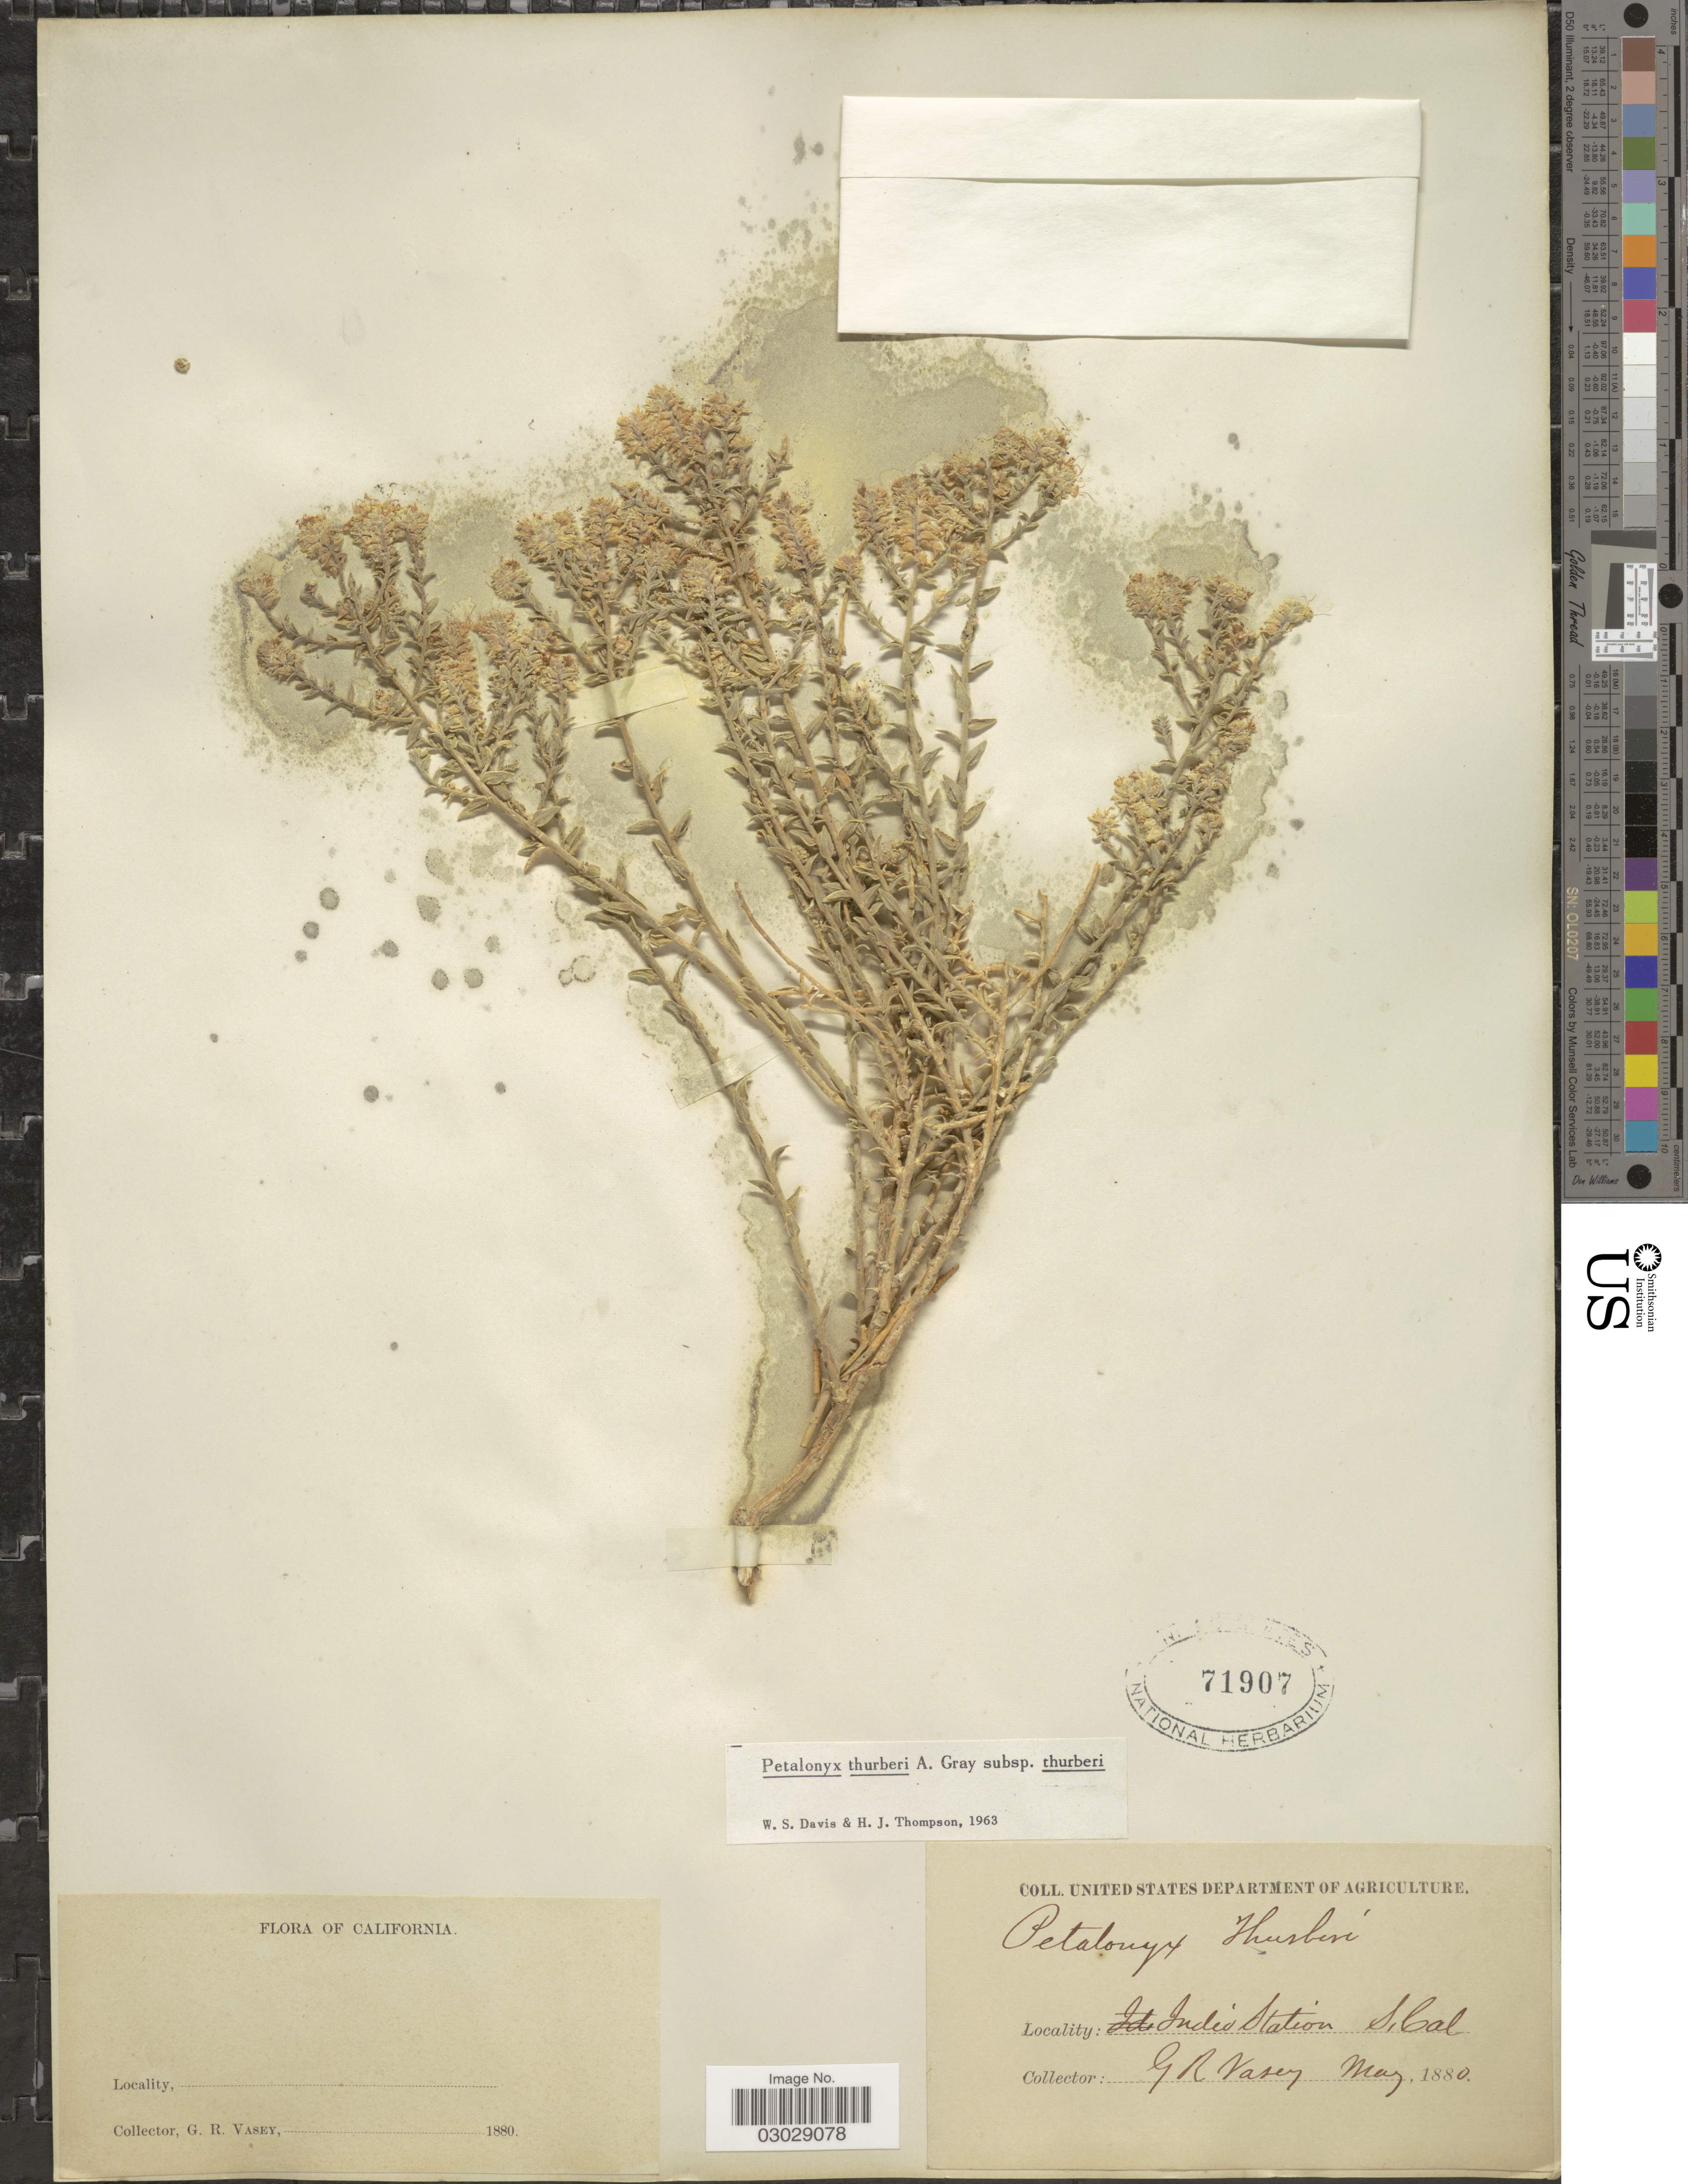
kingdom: Plantae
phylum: Tracheophyta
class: Magnoliopsida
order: Cornales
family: Loasaceae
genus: Petalonyx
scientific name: Petalonyx thurberi subsp. thurberi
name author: A. Gray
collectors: G. R. Vasey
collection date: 1880-05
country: United States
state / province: California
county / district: Riverside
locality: Indio Station S. Cal.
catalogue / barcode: US 71907